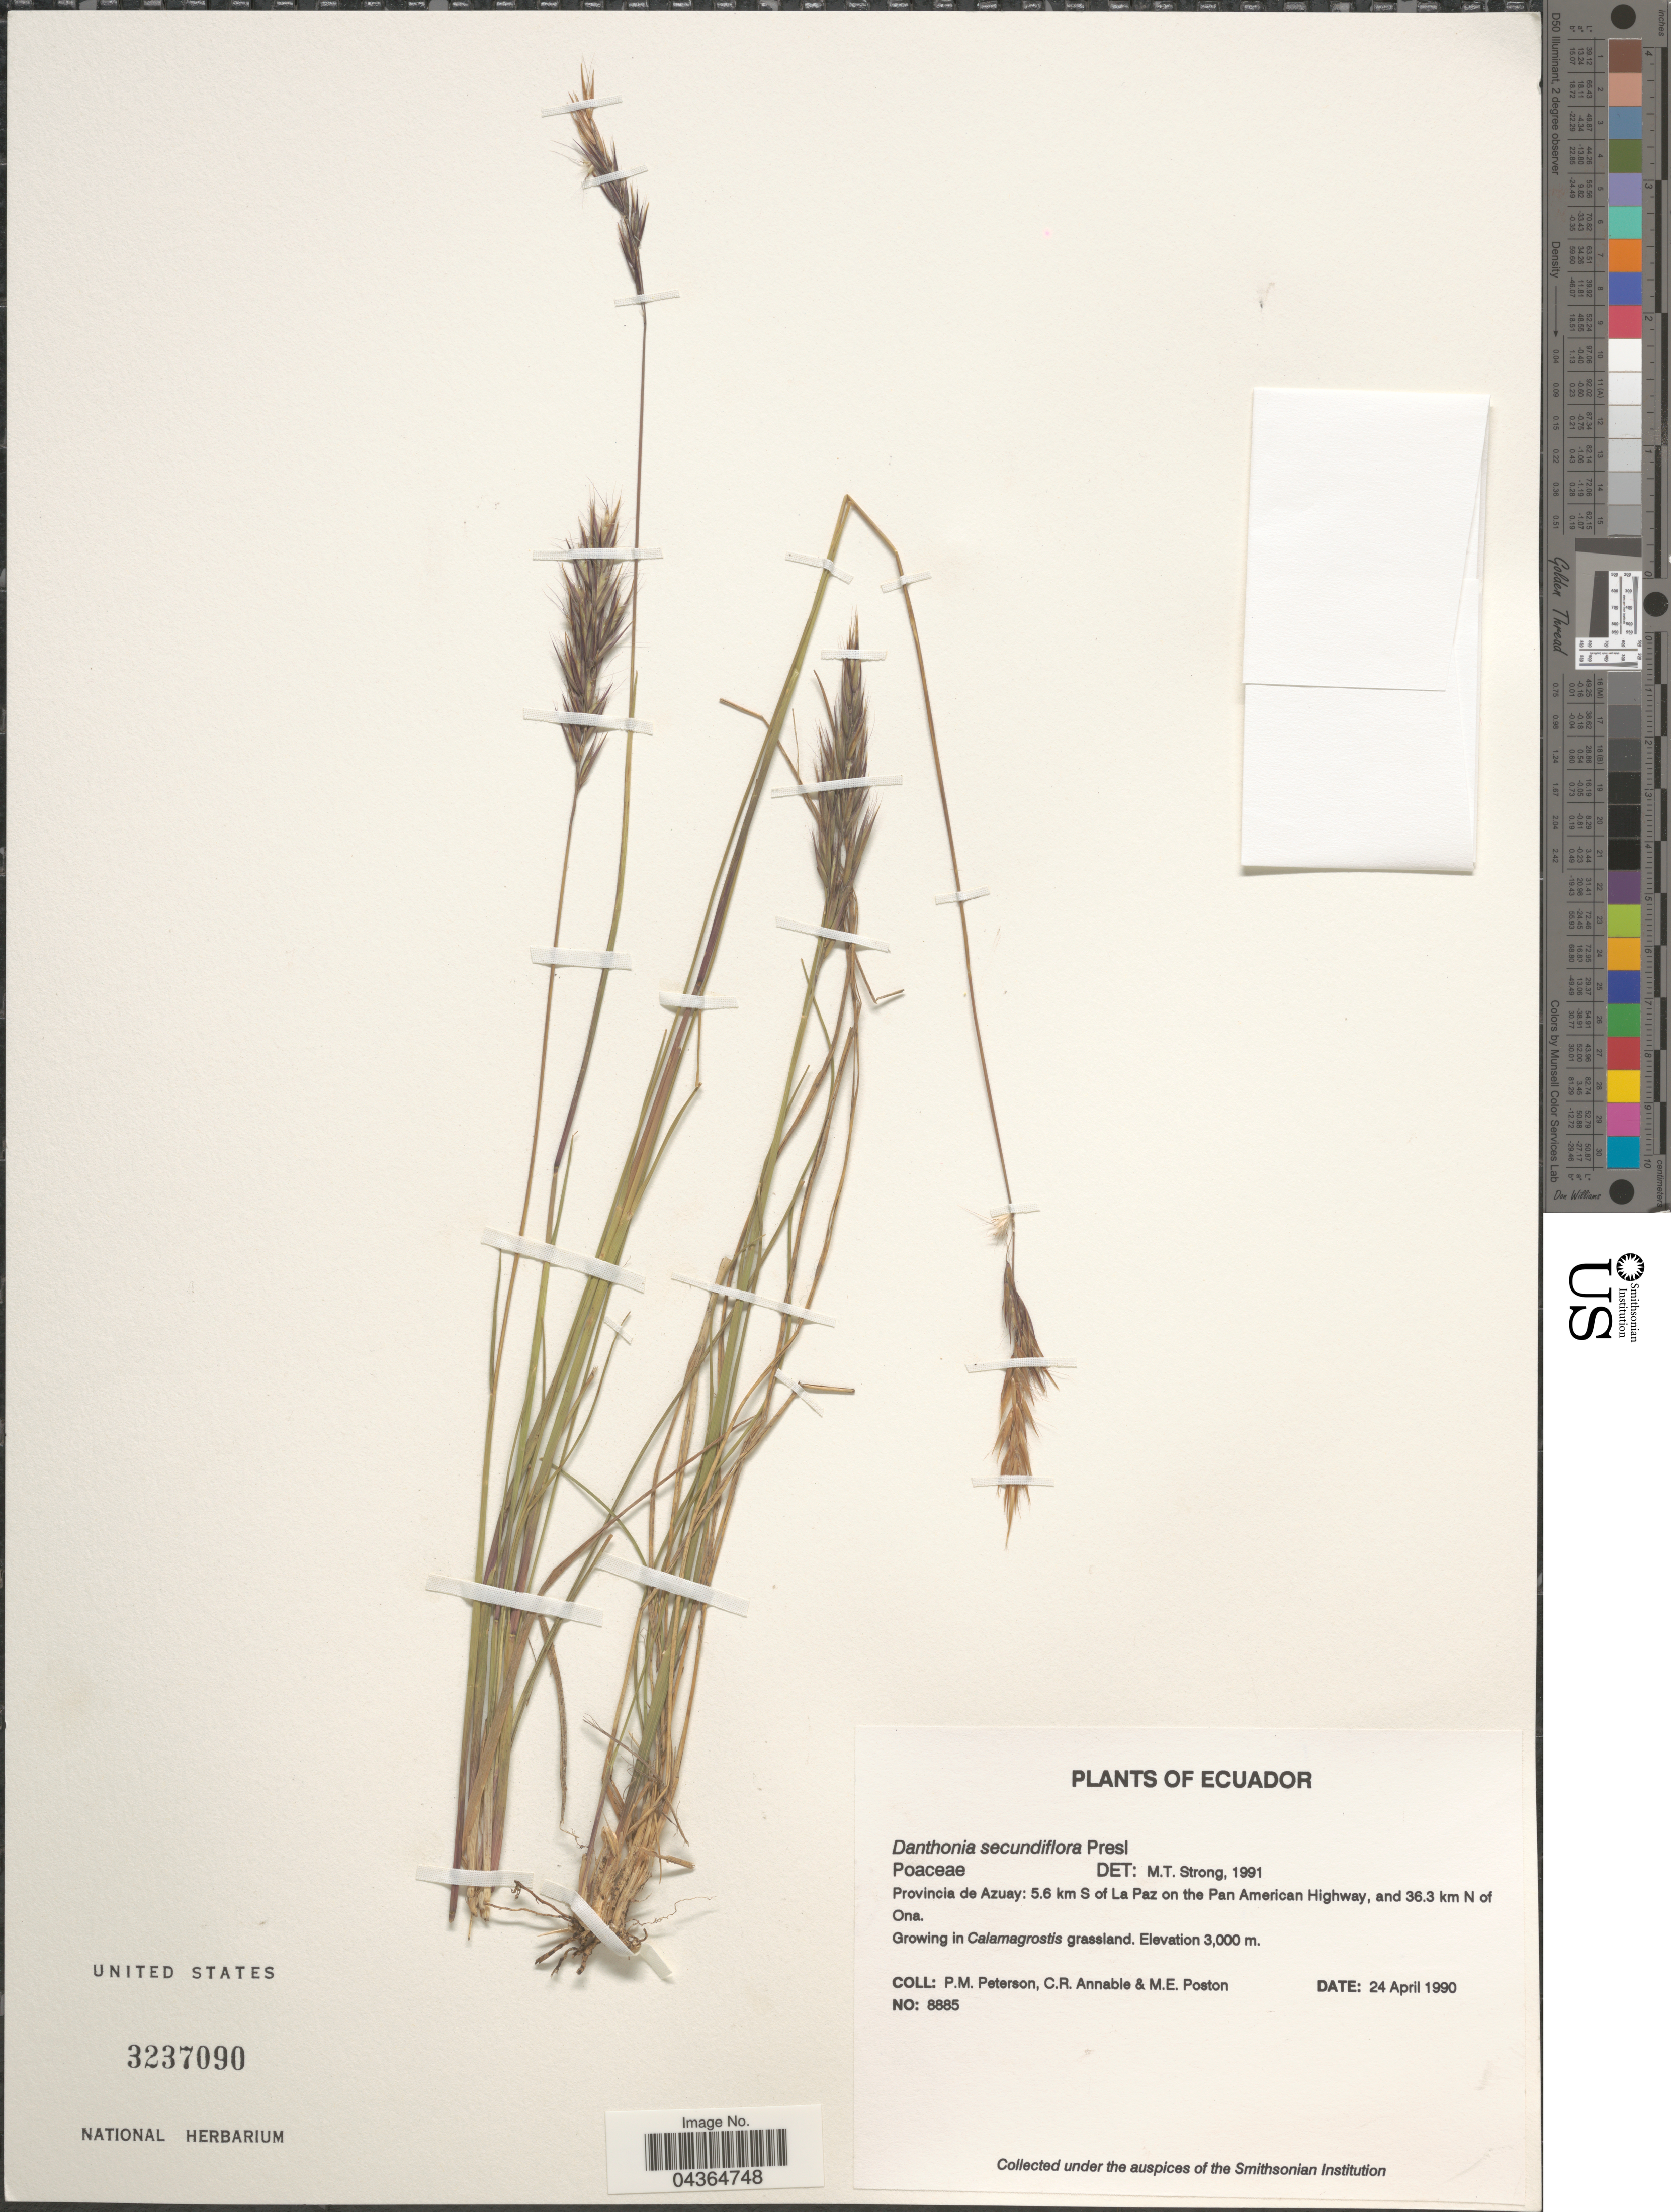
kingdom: Plantae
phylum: Tracheophyta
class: Liliopsida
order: Poales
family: Poaceae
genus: Danthonia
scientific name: Danthonia secundiflora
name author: J. Presl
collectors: P. M. Peterson, C. R. Annable & M. Poston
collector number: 8885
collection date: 1990-04-24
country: Ecuador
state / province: Azuay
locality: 5.6 km S of La Paz on the Pan American Highway, and 36.3 km N of Ona.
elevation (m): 3000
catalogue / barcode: US 3237090